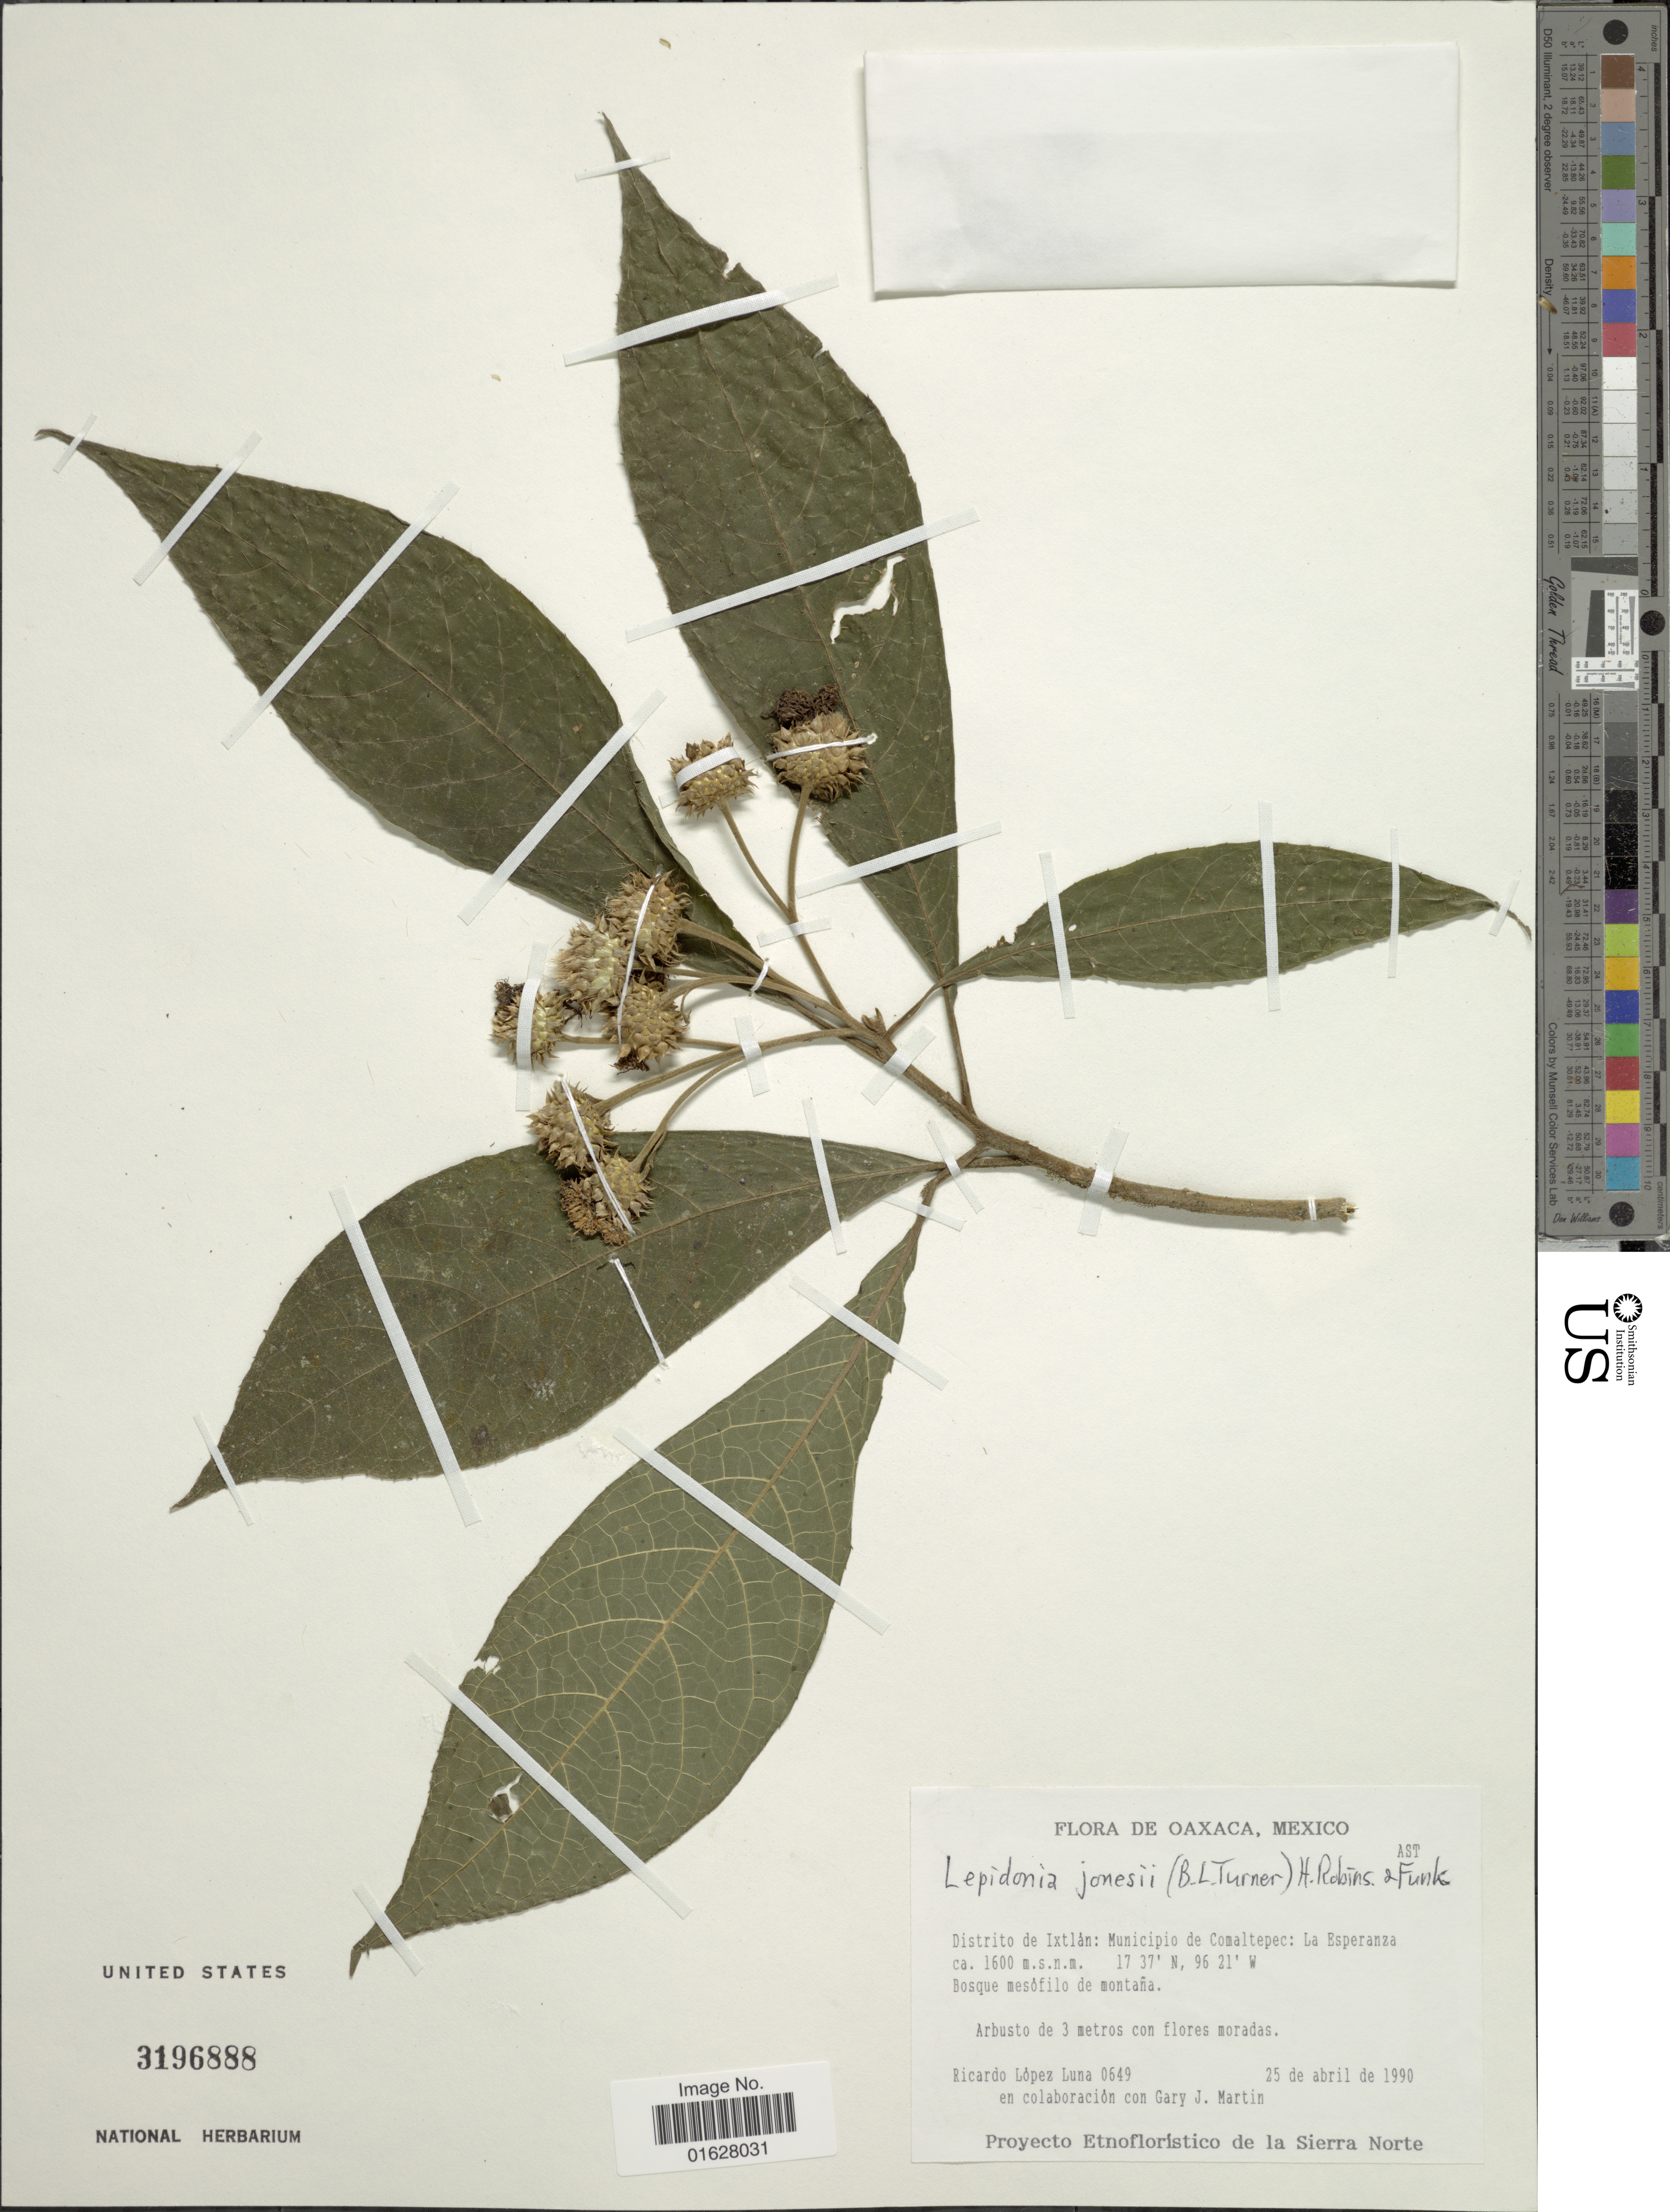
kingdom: Plantae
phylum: Tracheophyta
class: Magnoliopsida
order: Asterales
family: Asteraceae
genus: Lepidonia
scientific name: Lepidonia jonesii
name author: (B.L. Turner) H. Rob. & Funk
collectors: R. López Luna & G. J. Martin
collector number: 0649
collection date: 1990-04-25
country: Mexico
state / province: Oaxaca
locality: Oaxaca, Mexico. Distrito de Ixtlan: Municipio de Comaltepec: la Esperanza. Bosque mesofilo de montaña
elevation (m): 1600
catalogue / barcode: US 3196888